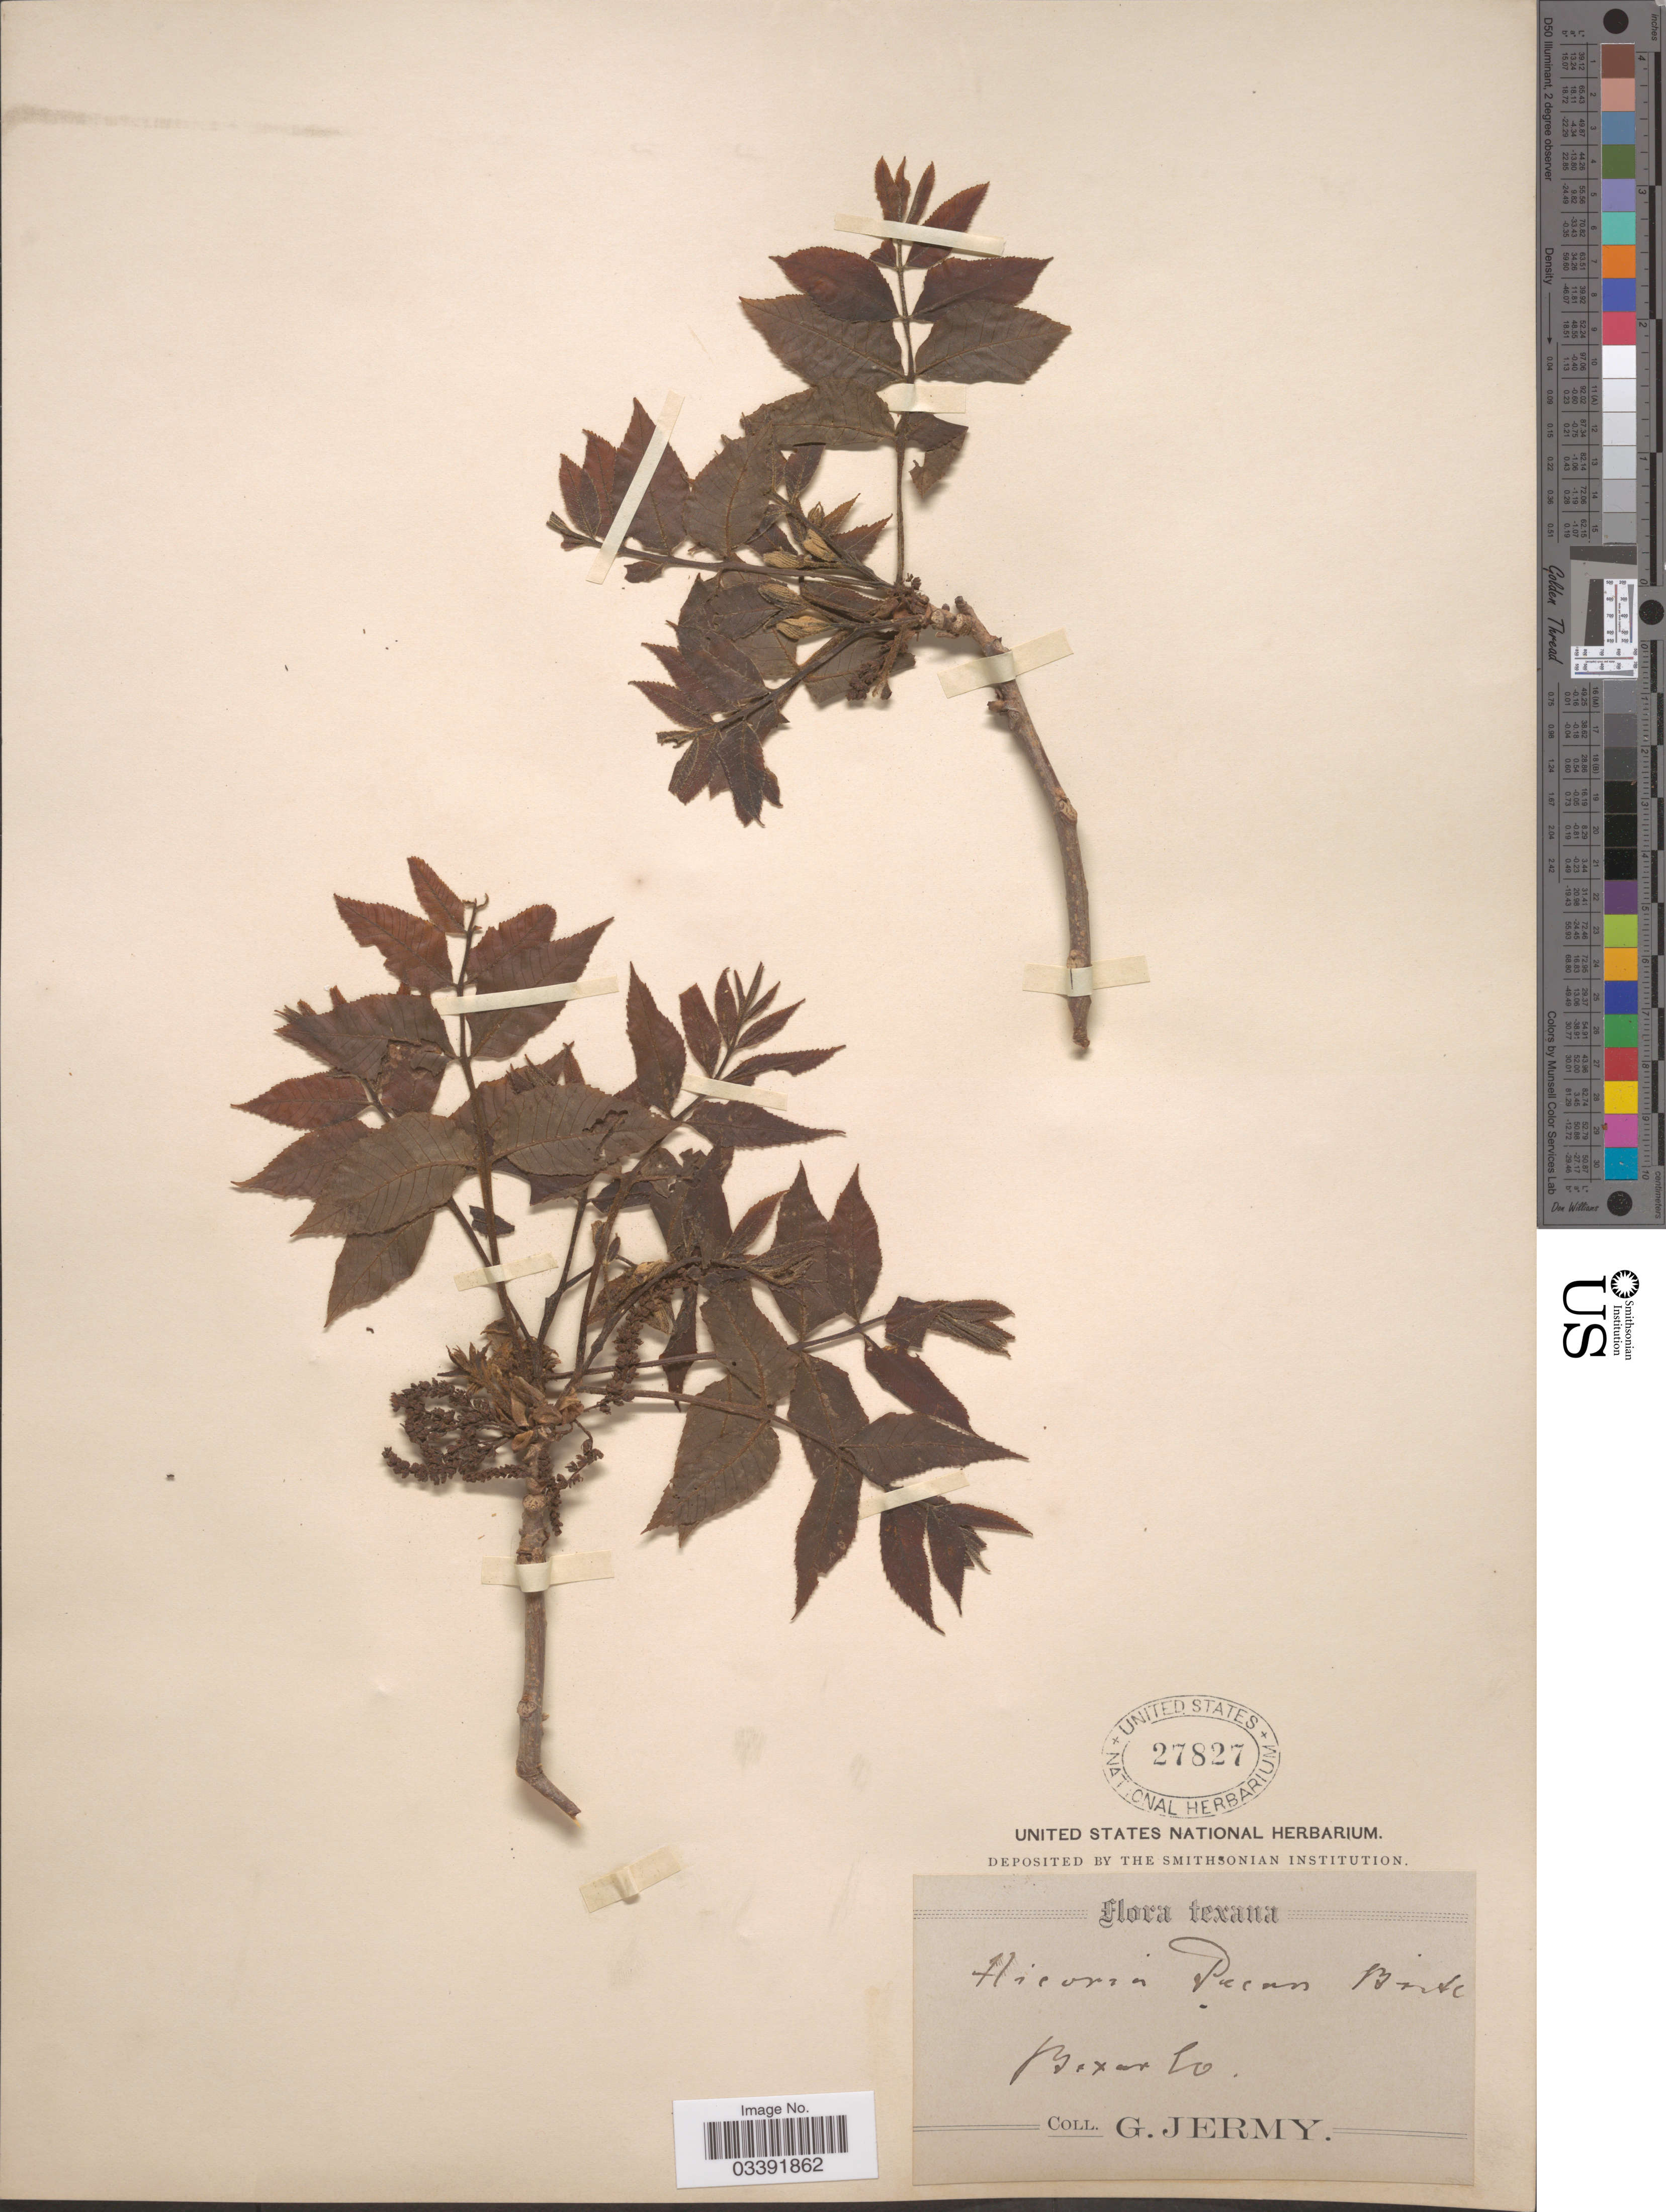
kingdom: Plantae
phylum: Tracheophyta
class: Magnoliopsida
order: Fagales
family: Juglandaceae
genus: Carya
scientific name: Carya illinoinensis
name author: (Wangenh.) K. Koch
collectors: G. Jermy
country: United States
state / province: Texas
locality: Bexar Co.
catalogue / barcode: US 27827